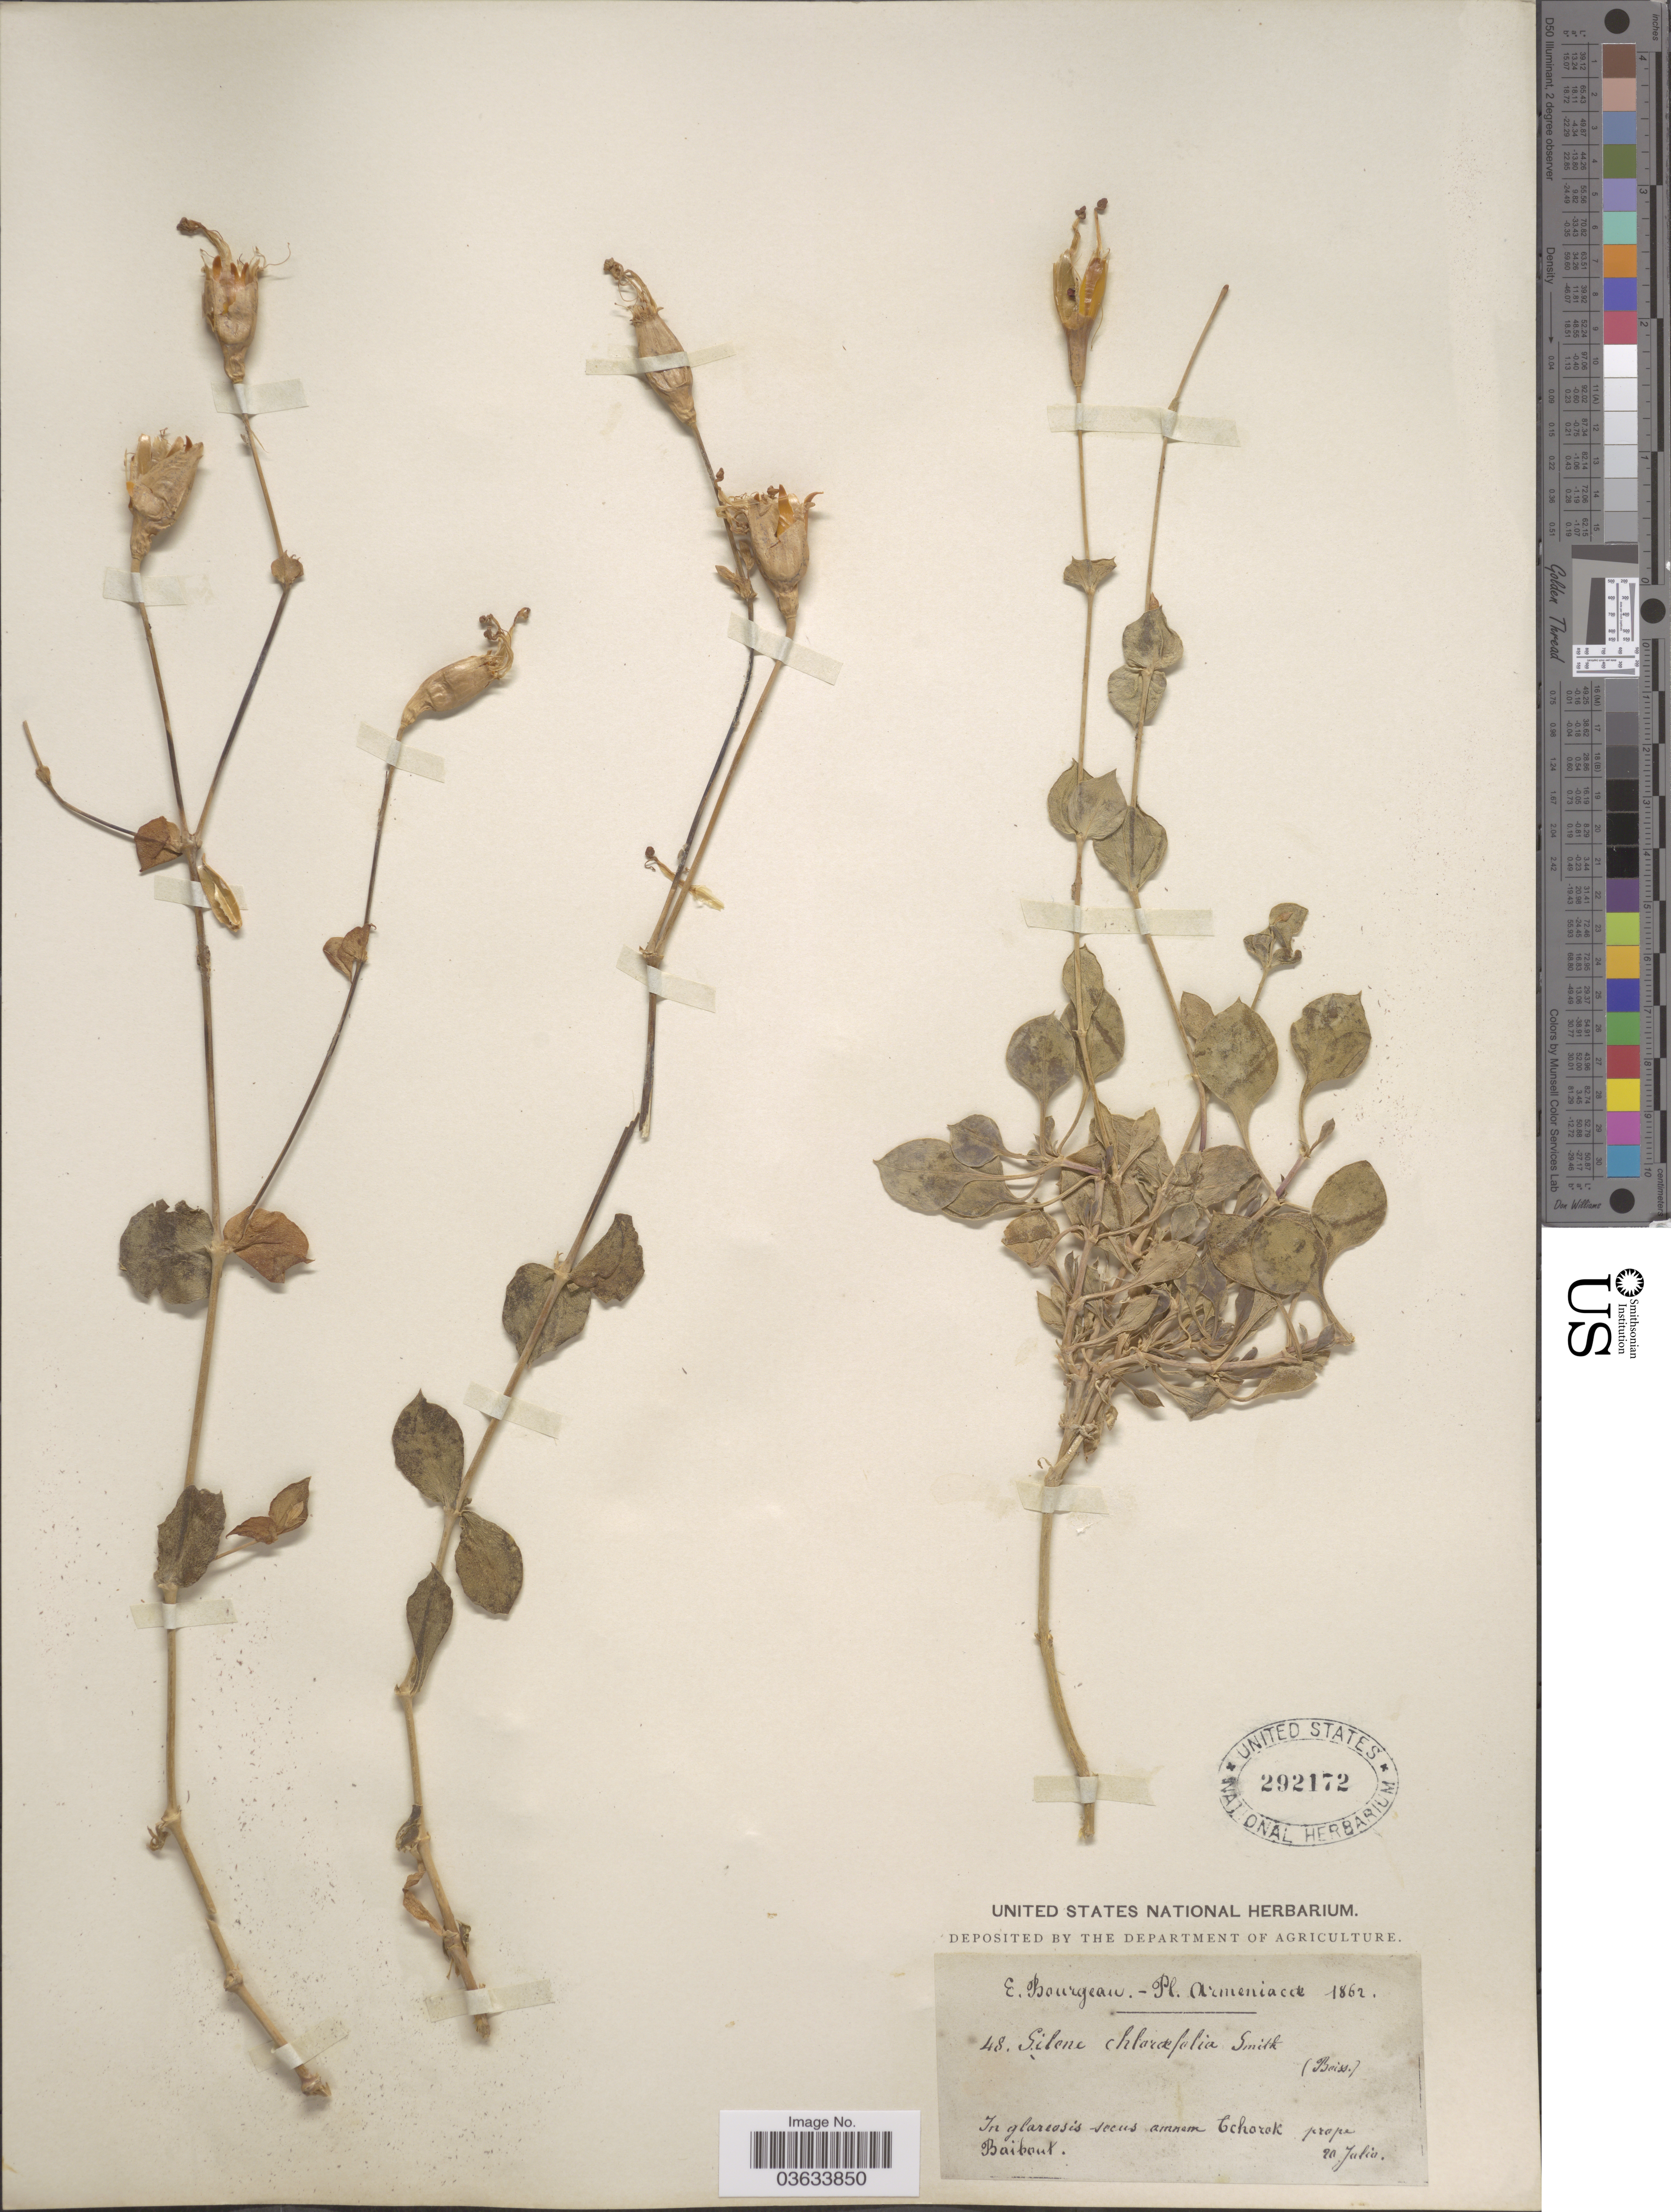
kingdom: Plantae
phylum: Tracheophyta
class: Magnoliopsida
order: Caryophyllales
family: Caryophyllaceae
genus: Silene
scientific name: Silene chlorifolia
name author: Sm.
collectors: E. Bourgeau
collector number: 48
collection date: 1862-07-20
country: Armenia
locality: In glareosis secus amnem Tchorok prope Baibout.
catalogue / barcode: US 292172